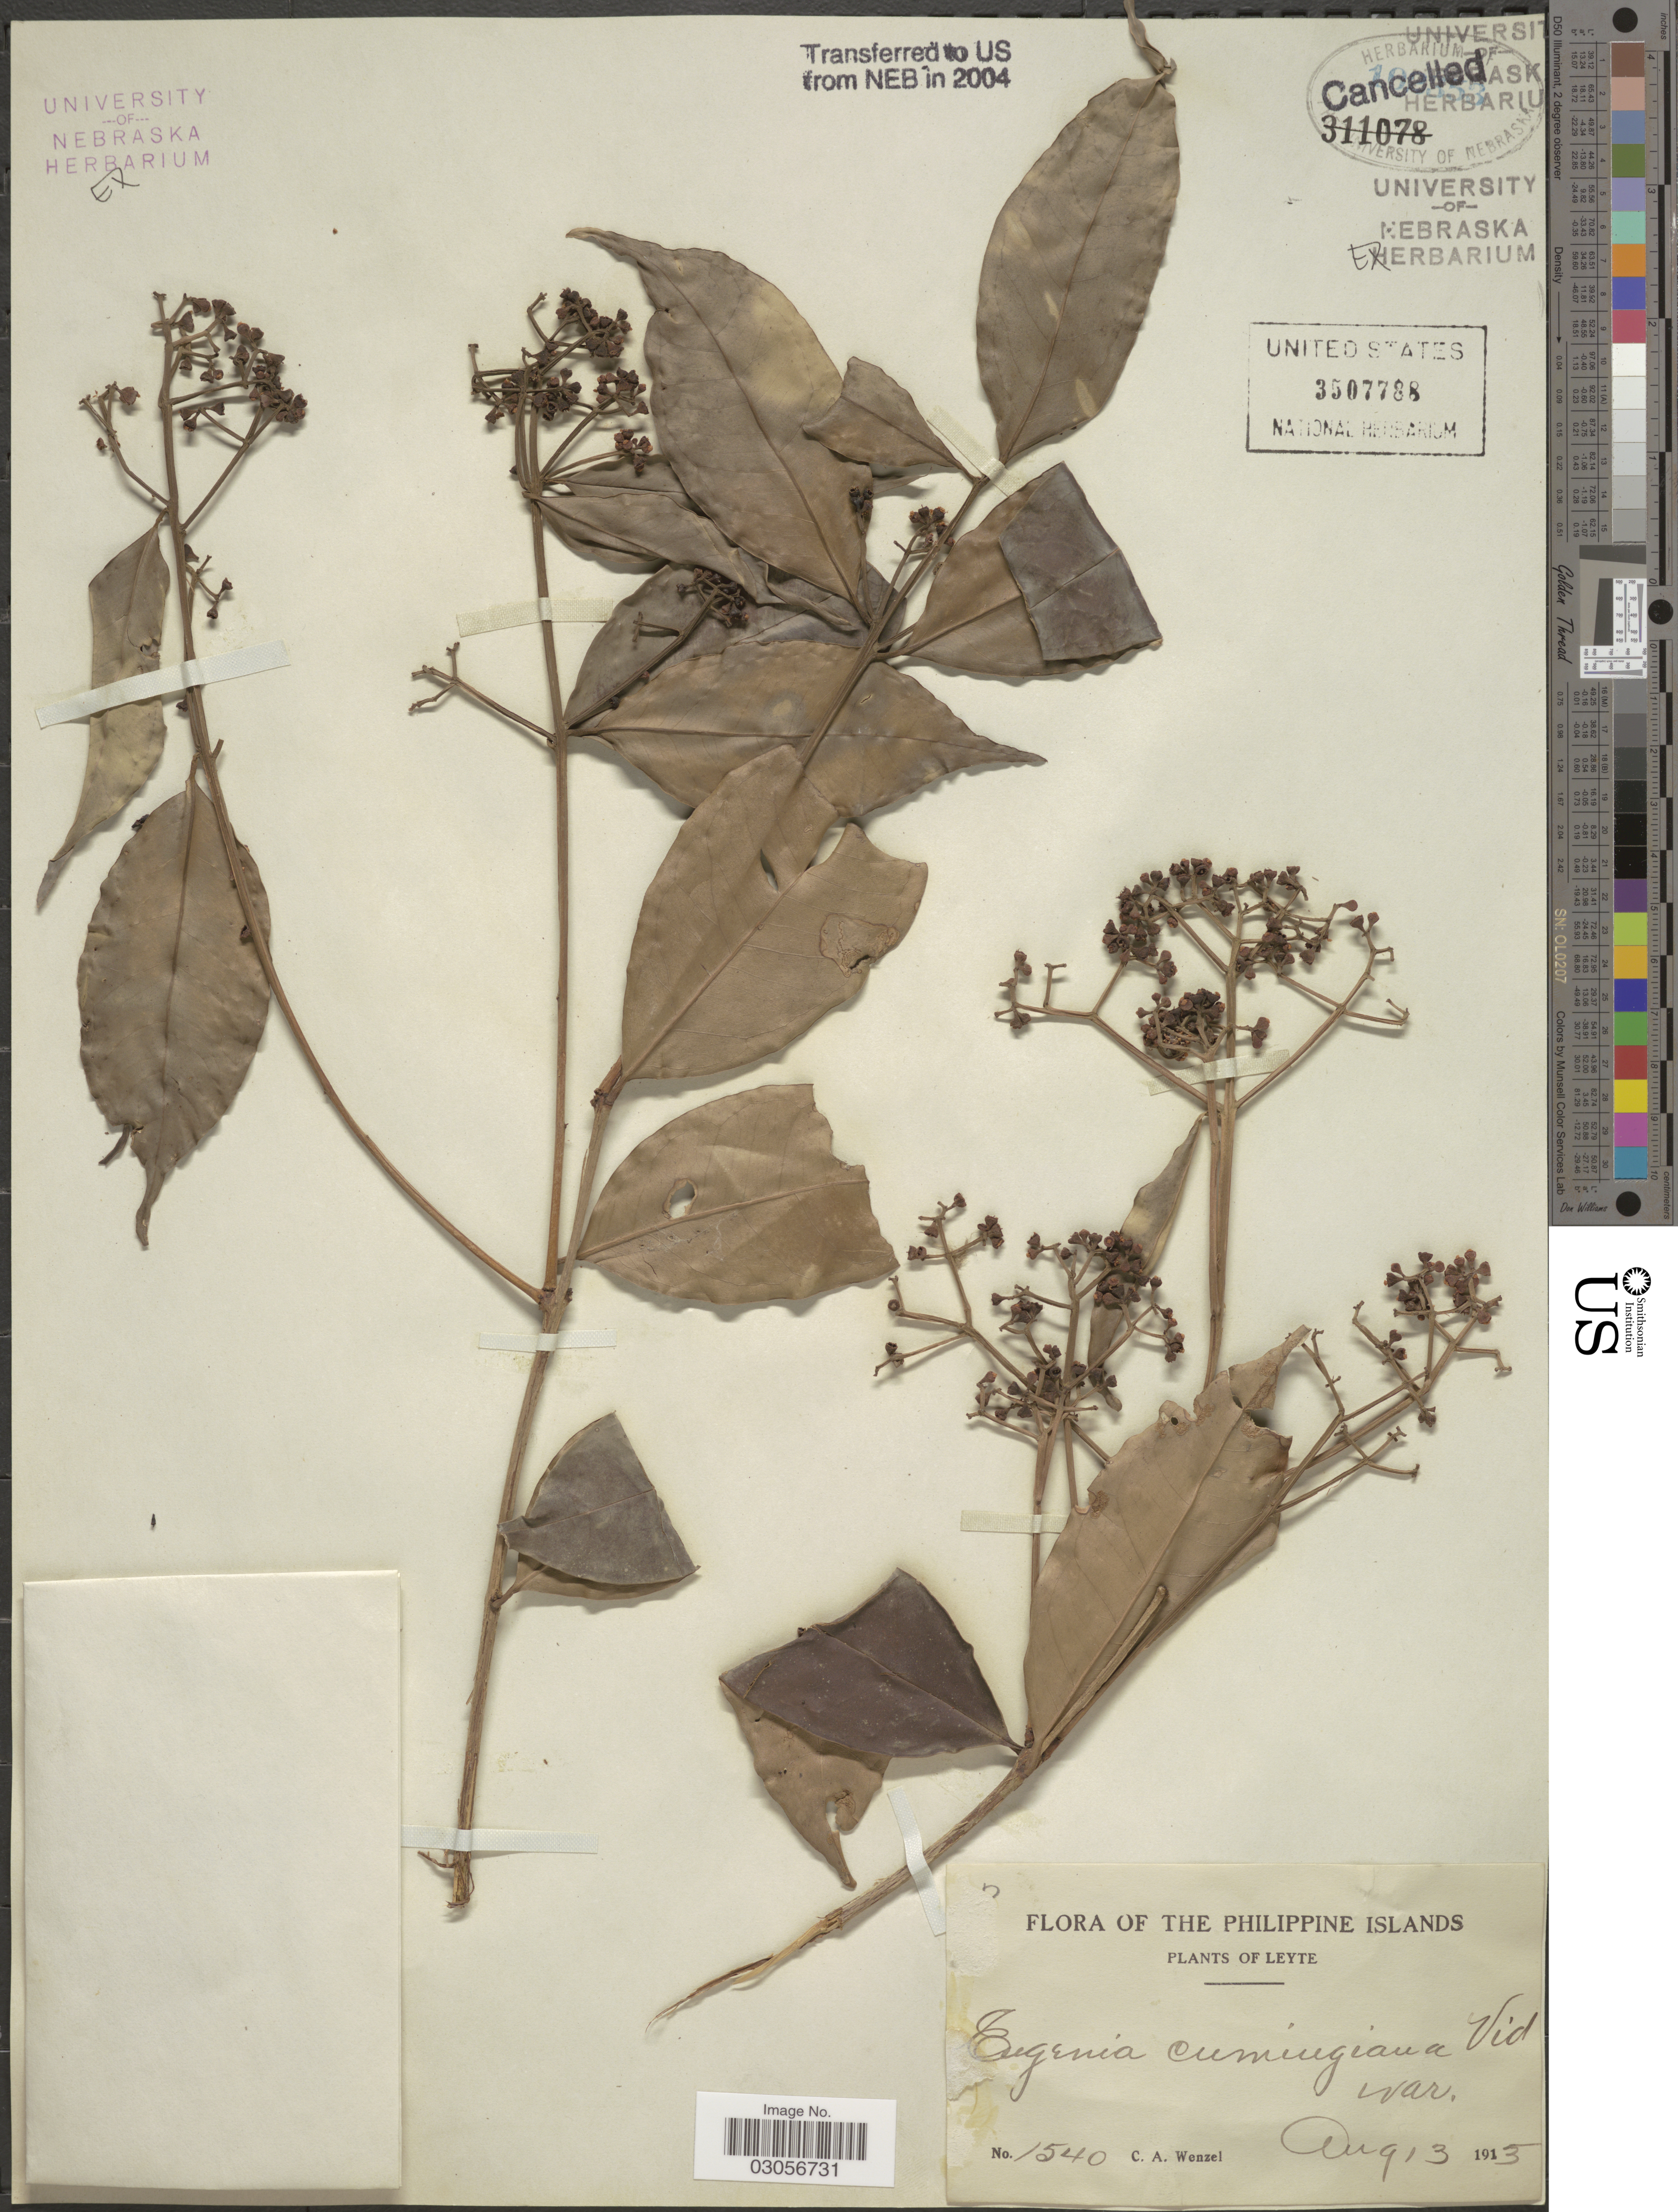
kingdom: Plantae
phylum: Tracheophyta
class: Magnoliopsida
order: Myrtales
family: Myrtaceae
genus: Syzygium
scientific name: Syzygium acuminatissimum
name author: (Blume) DC.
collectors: C. Wenzel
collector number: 1540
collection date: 1913-08-13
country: Philippines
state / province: Eastern Visayas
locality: Philippine Islands. Leyte.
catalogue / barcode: US 3507788